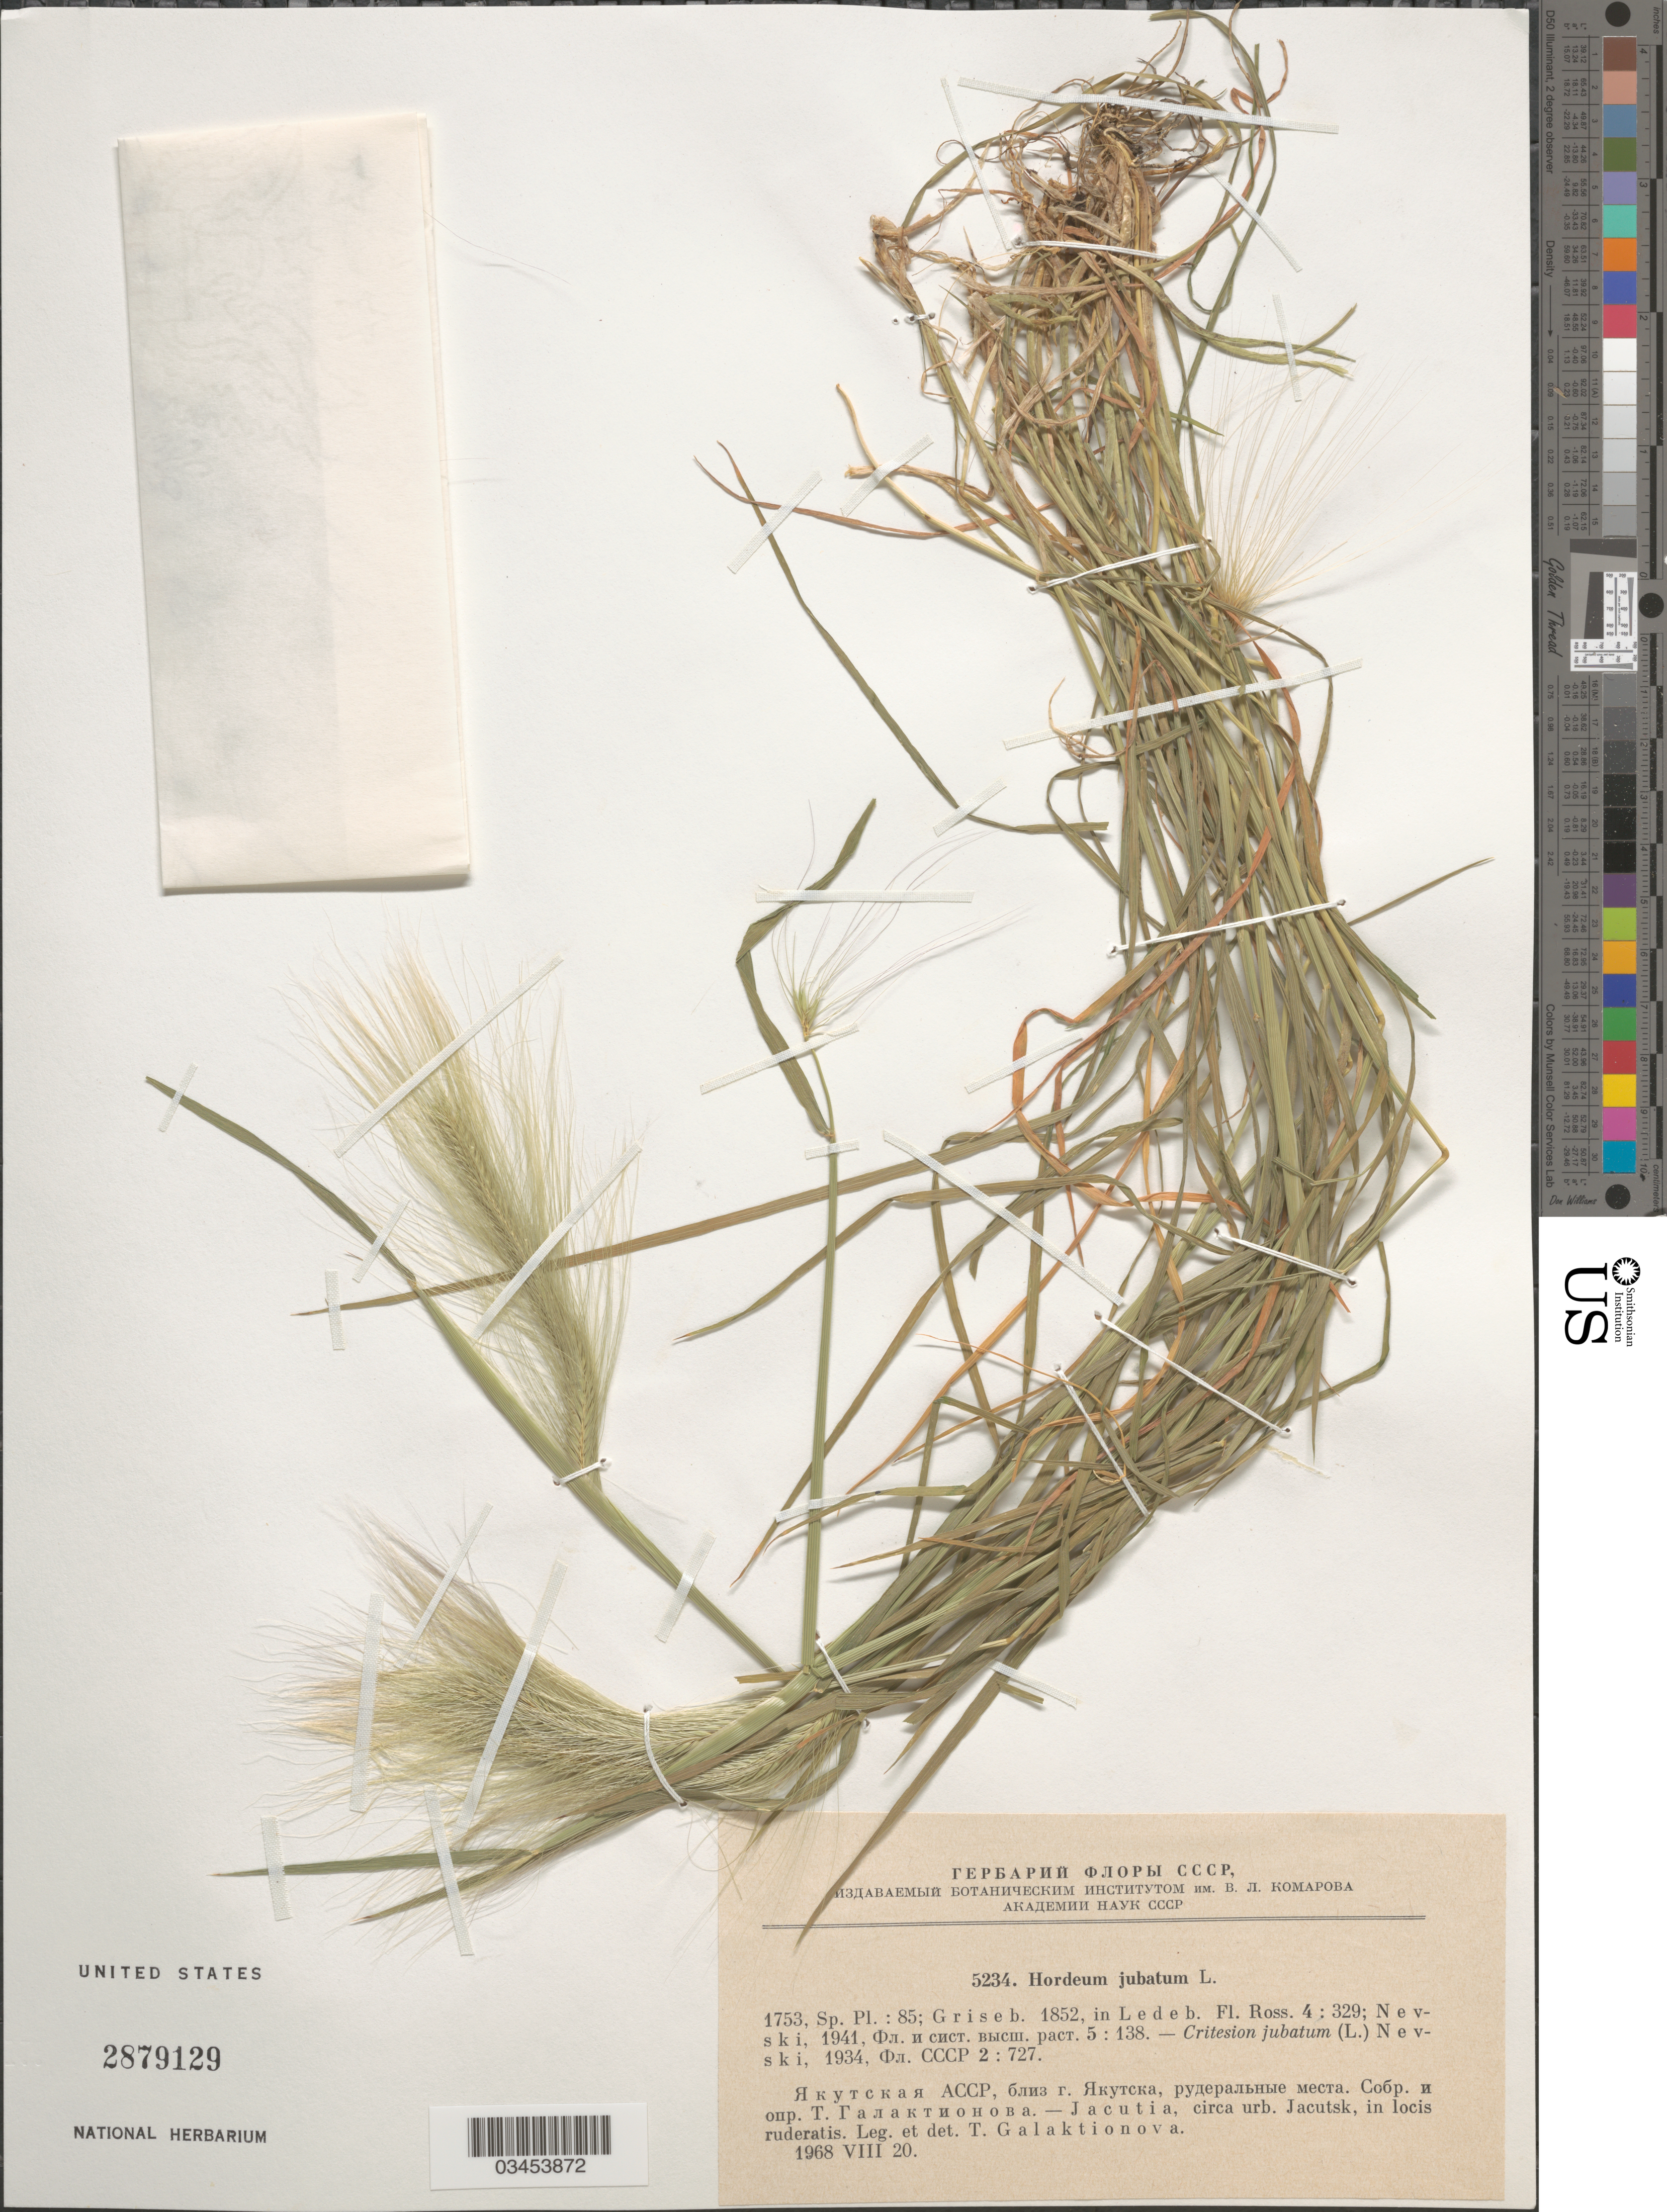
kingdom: Plantae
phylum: Tracheophyta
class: Liliopsida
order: Poales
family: Poaceae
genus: Hordeum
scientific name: Hordeum jubatum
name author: L.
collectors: T. Galaktionova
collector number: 5234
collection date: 1968-08-20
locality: Jacutia, circa urb. Jacutsk, in locis ruderatis.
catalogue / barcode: US 2879129